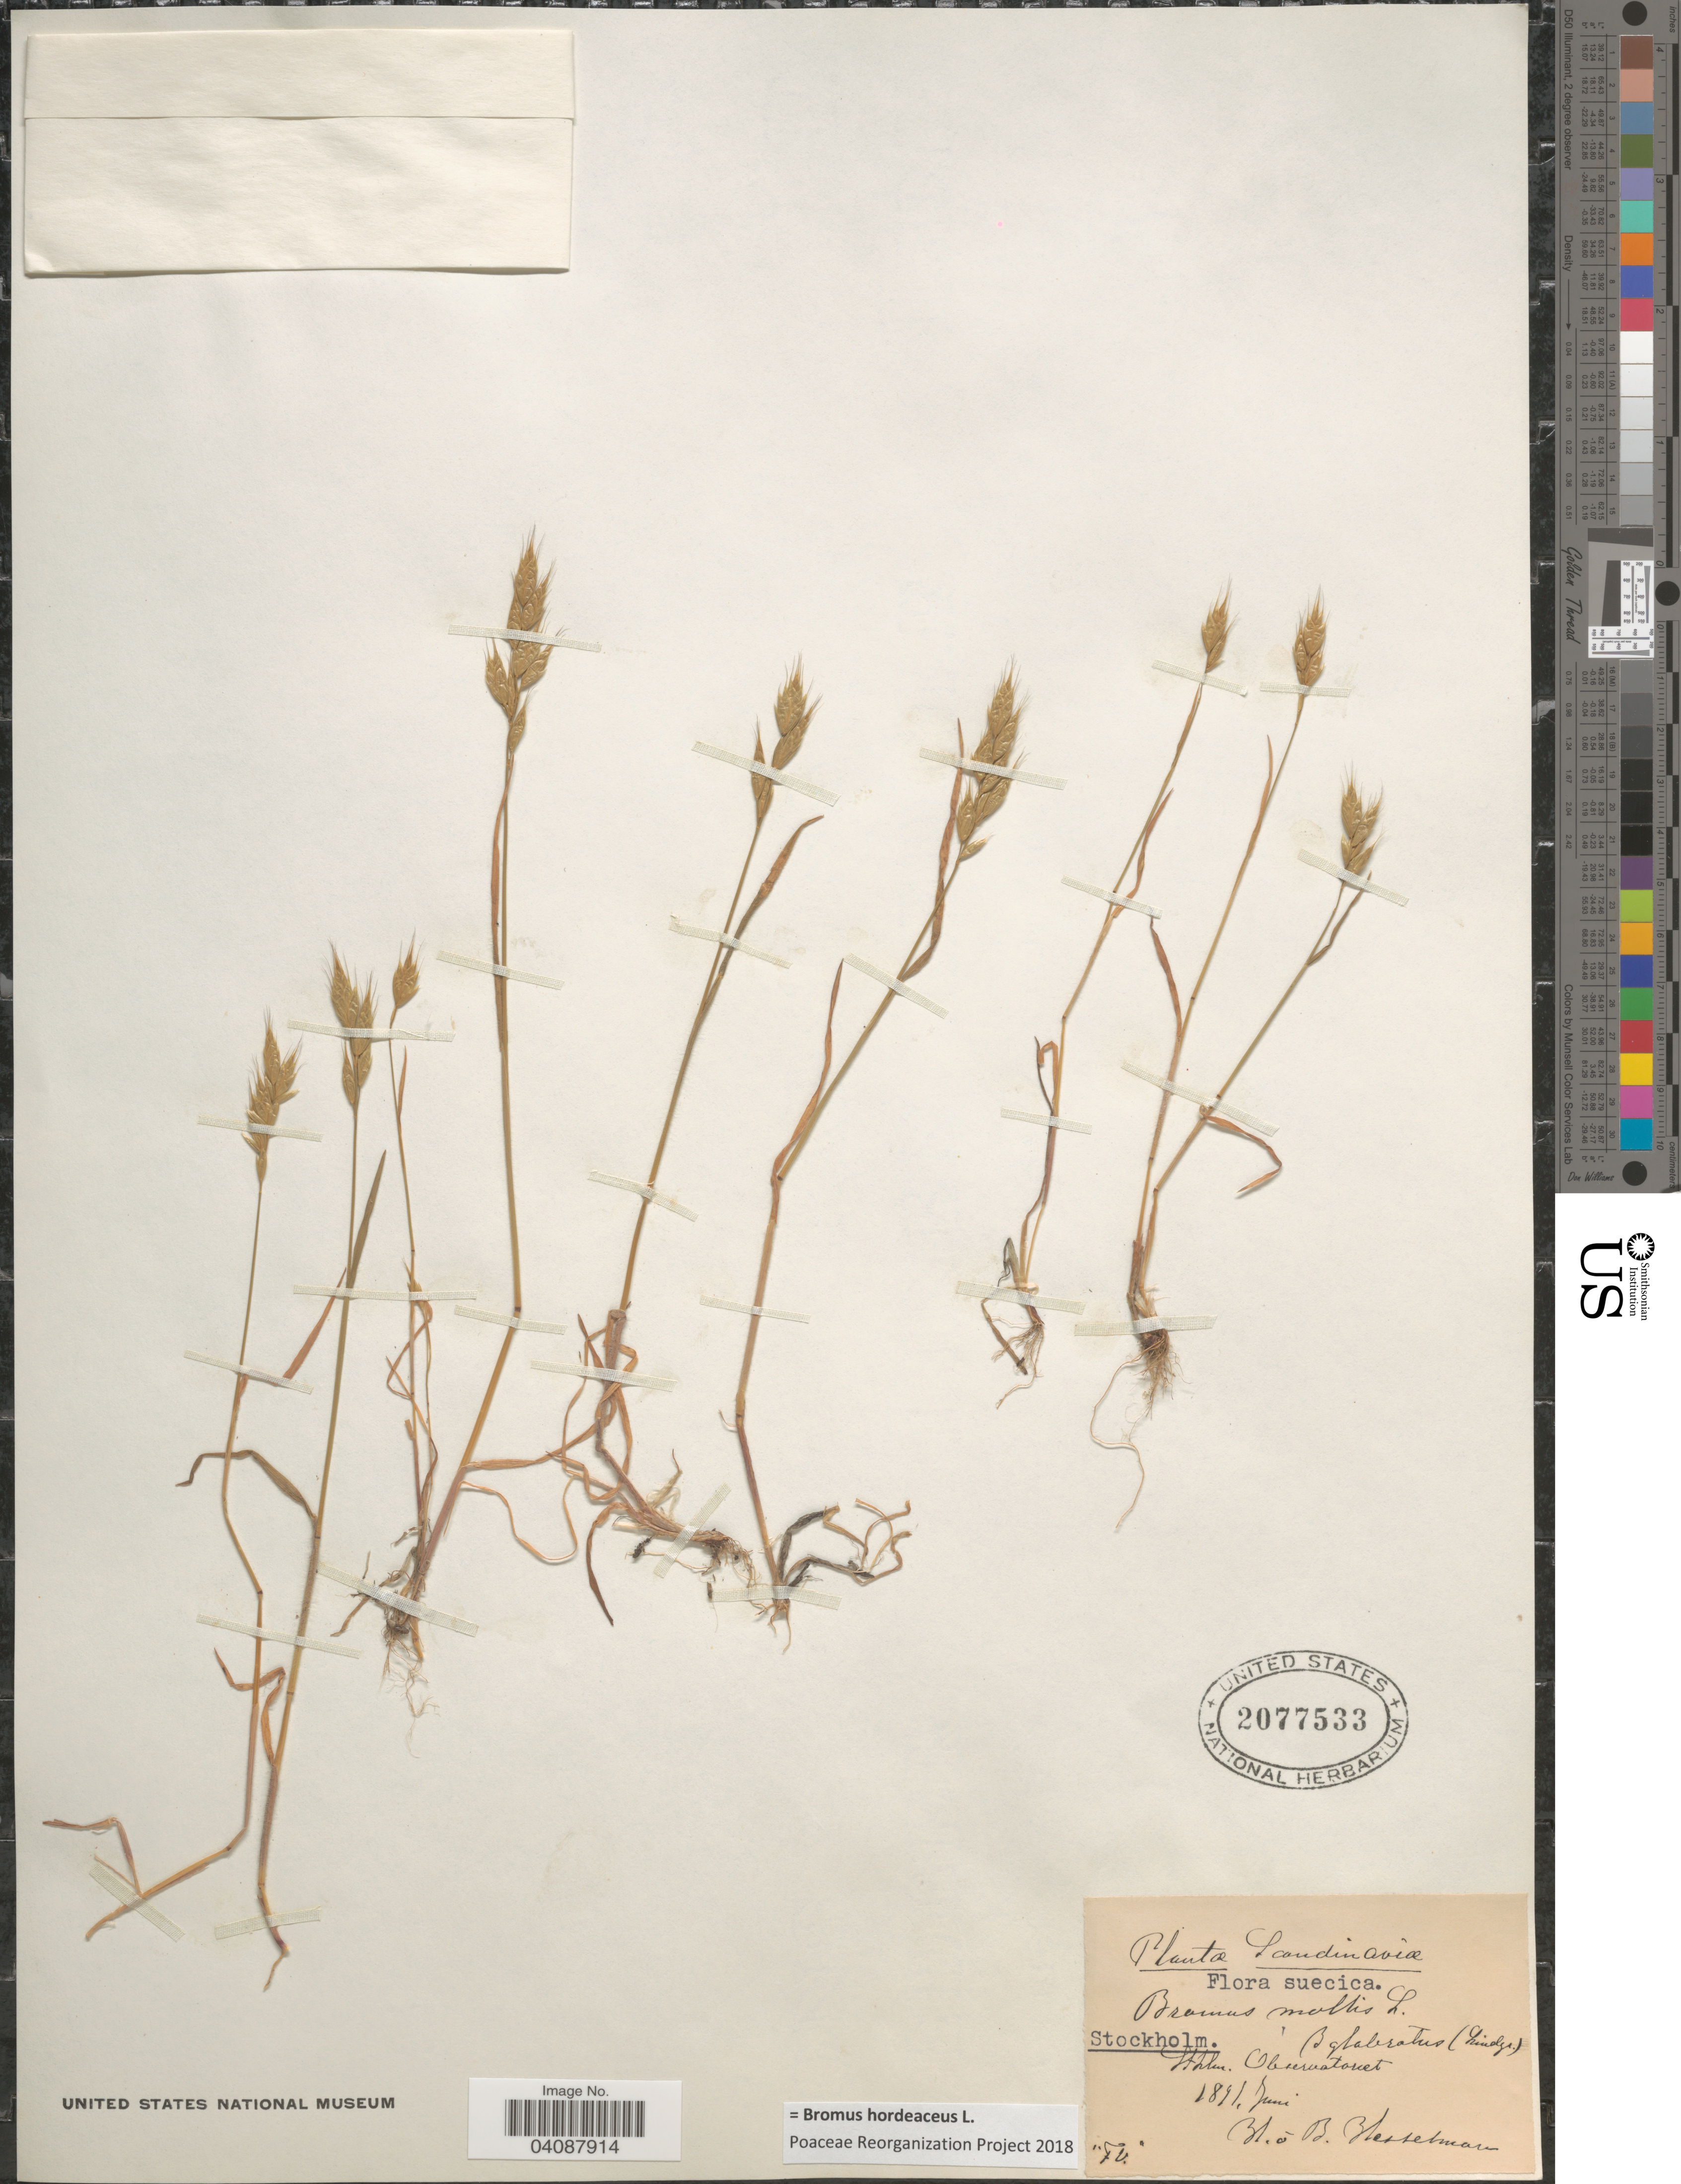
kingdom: Plantae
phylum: Tracheophyta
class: Liliopsida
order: Poales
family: Poaceae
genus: Bromus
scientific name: Bromus hordeaceus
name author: L.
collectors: H. Hesselman & B. Hesselman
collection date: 1891-06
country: Sweden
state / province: Stockholm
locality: Scandinavicæ. Suecica. Stockholm. Observatorret.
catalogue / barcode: US 2077533